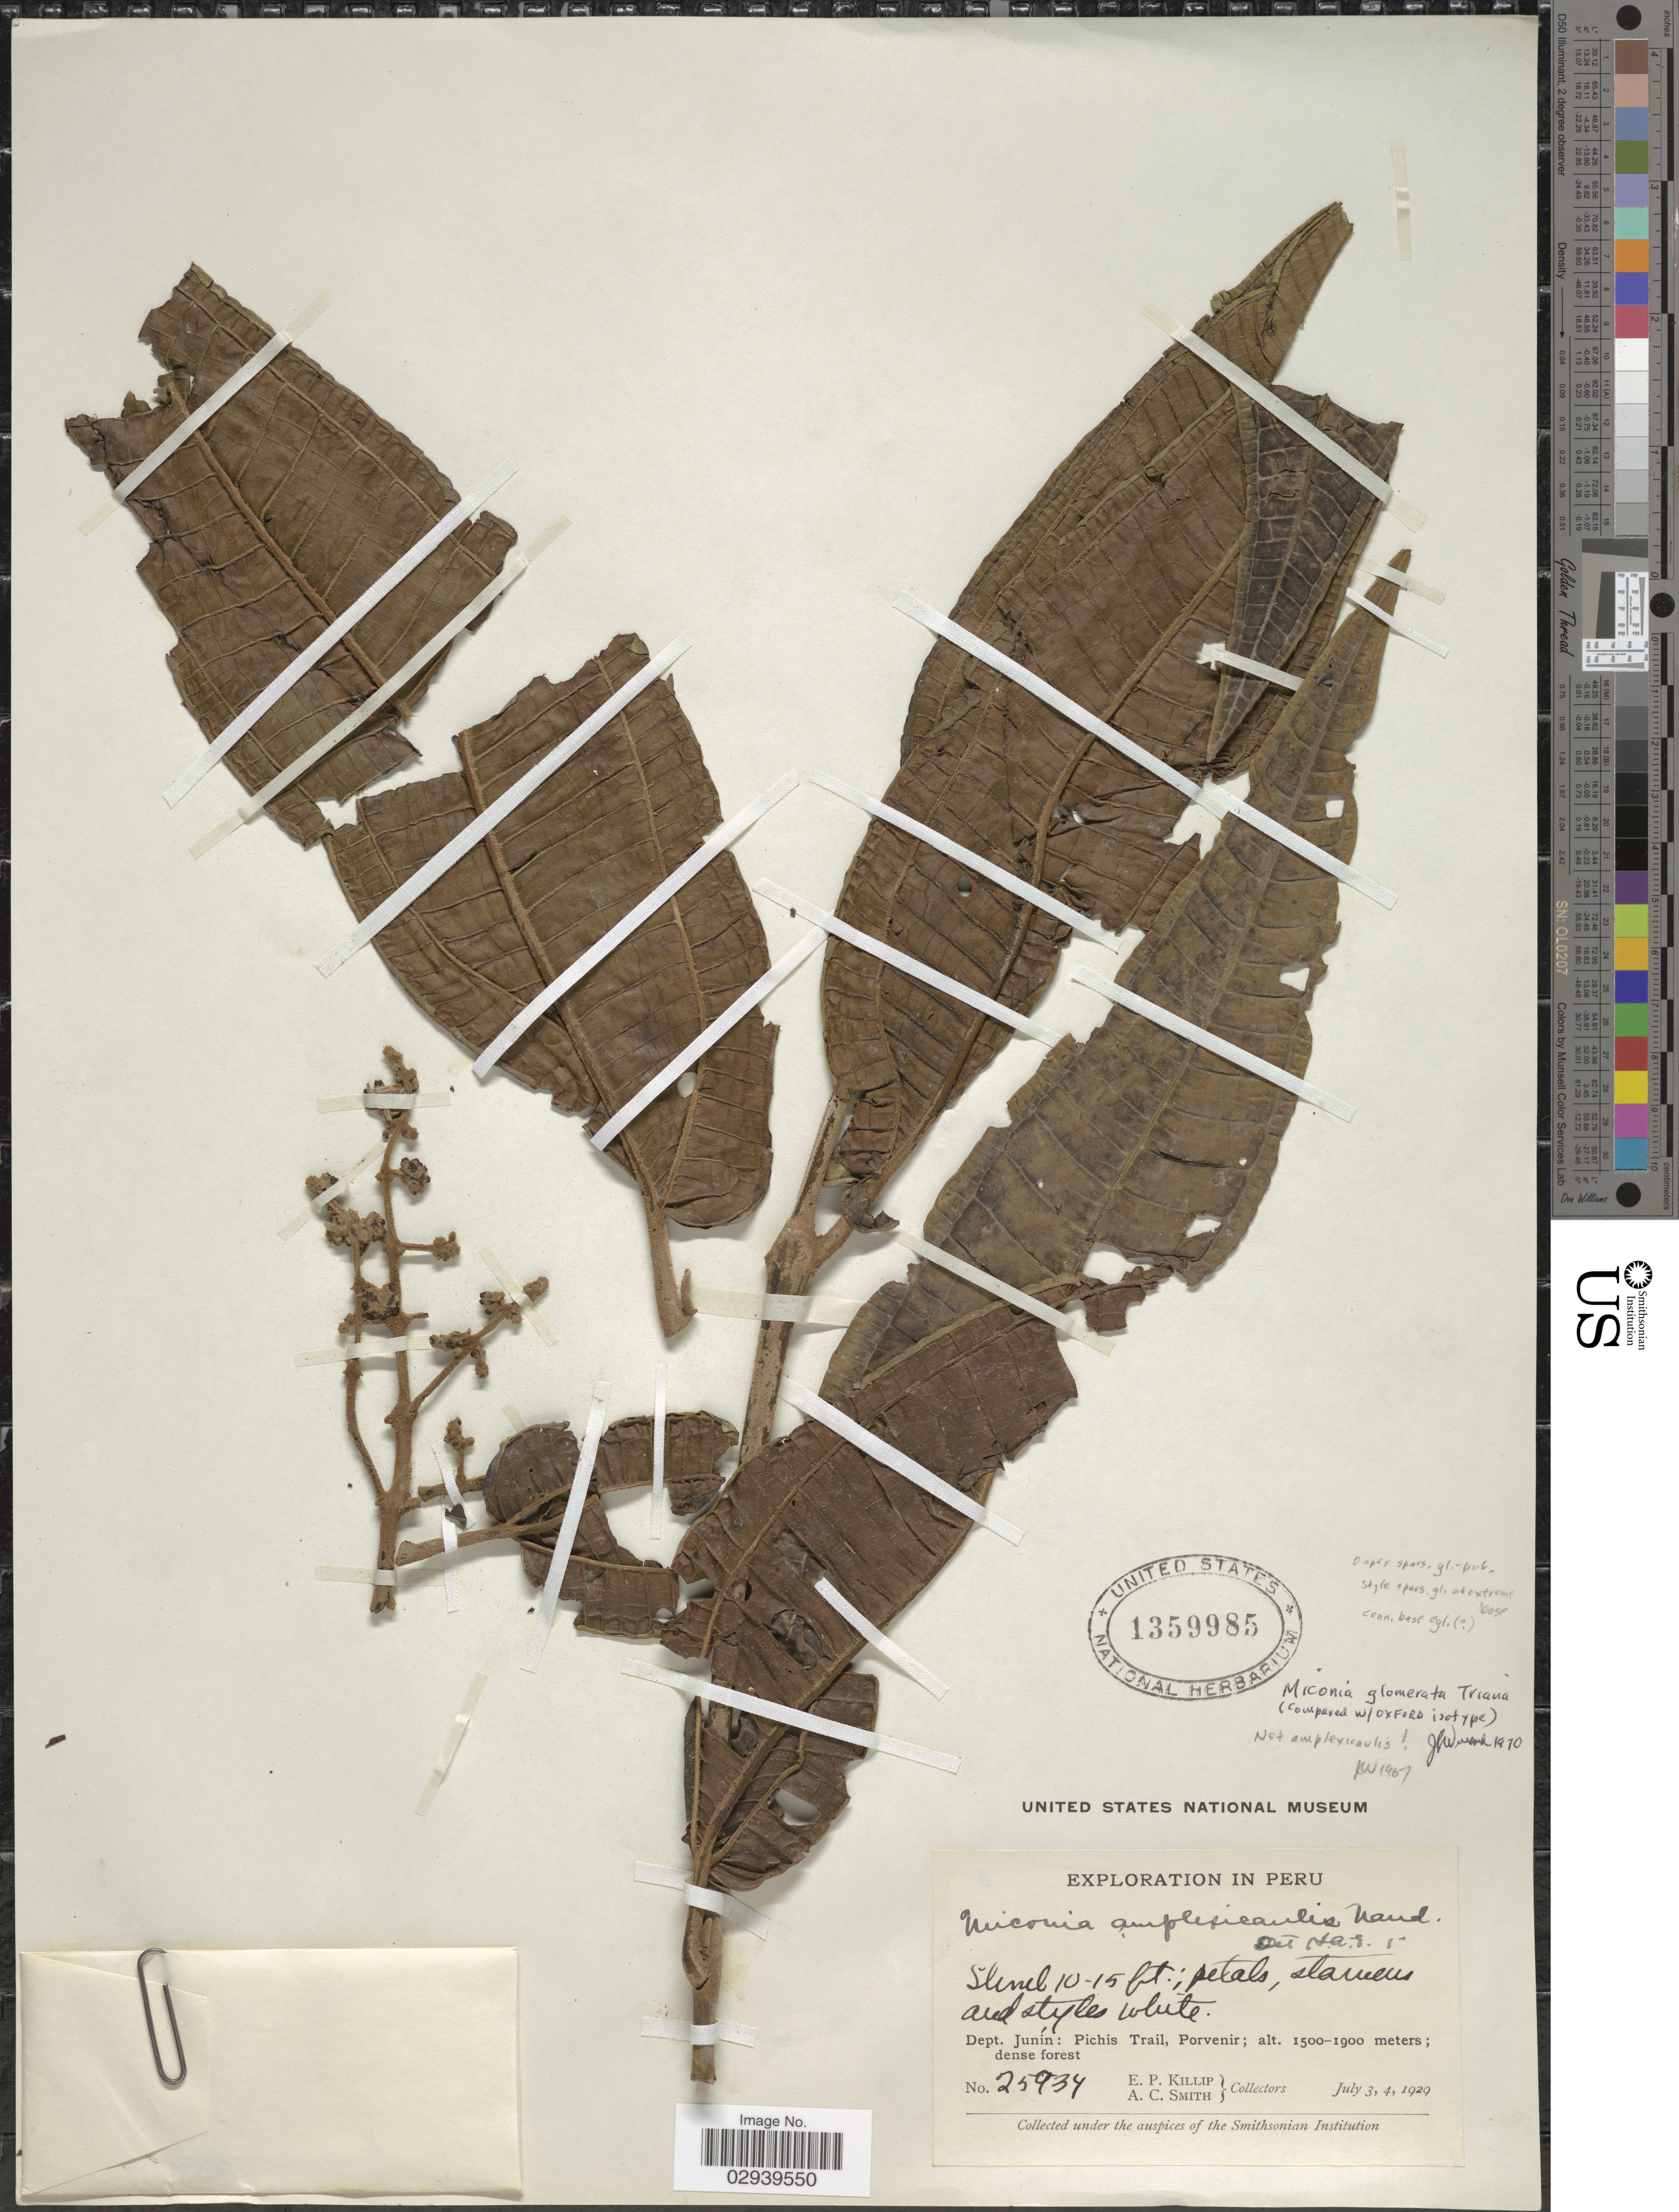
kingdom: Plantae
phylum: Tracheophyta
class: Magnoliopsida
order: Myrtales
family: Melastomataceae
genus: Miconia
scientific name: Miconia glomerata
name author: Triana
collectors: E. P. Killip & A. C. Smith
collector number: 25934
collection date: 1929-07-03/1929-07-04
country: Peru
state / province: Junín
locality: Dept. Junín: Pichis Trail, Porvenir.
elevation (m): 1500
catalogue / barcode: US 1359985